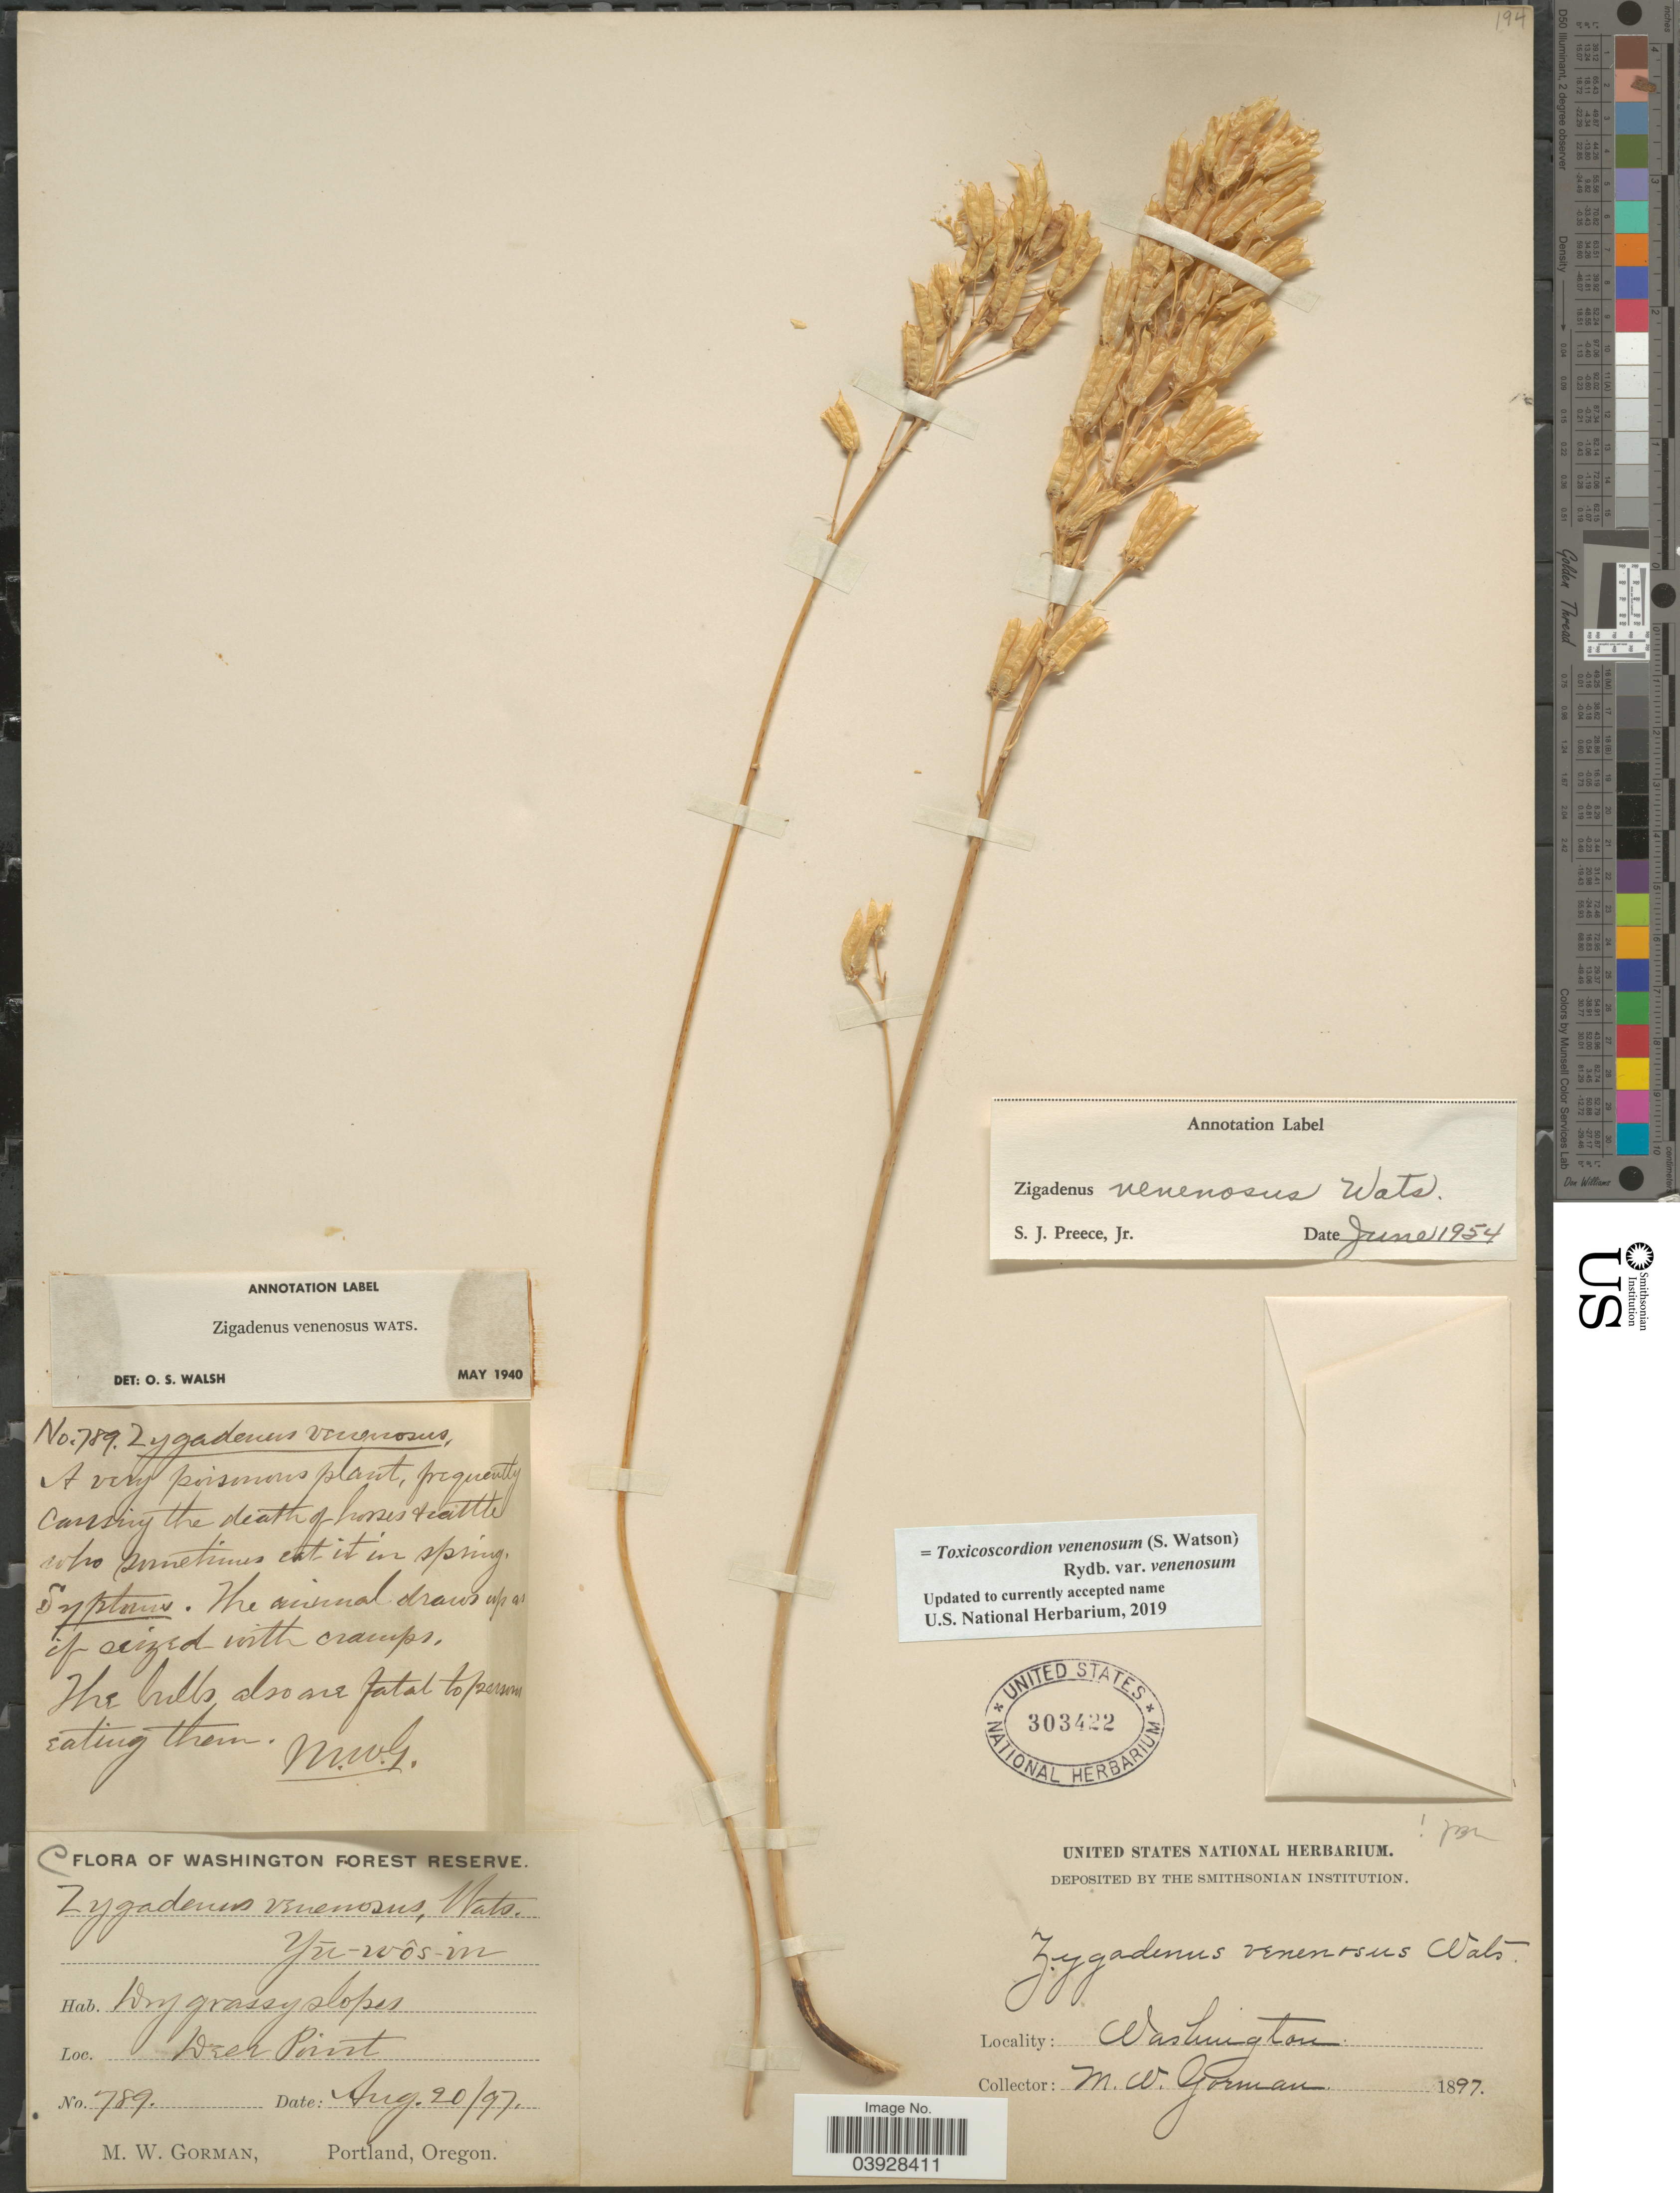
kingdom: Plantae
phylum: Tracheophyta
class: Liliopsida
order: Liliales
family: Melanthiaceae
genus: Toxicoscordion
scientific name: Toxicoscordion venenosum var. gramineum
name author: (Rydb.) Brasher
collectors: M. W. Gorman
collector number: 789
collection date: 1897-08-20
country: United States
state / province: Washington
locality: Washington Forest Reserve. Deer Point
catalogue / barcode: US 303422